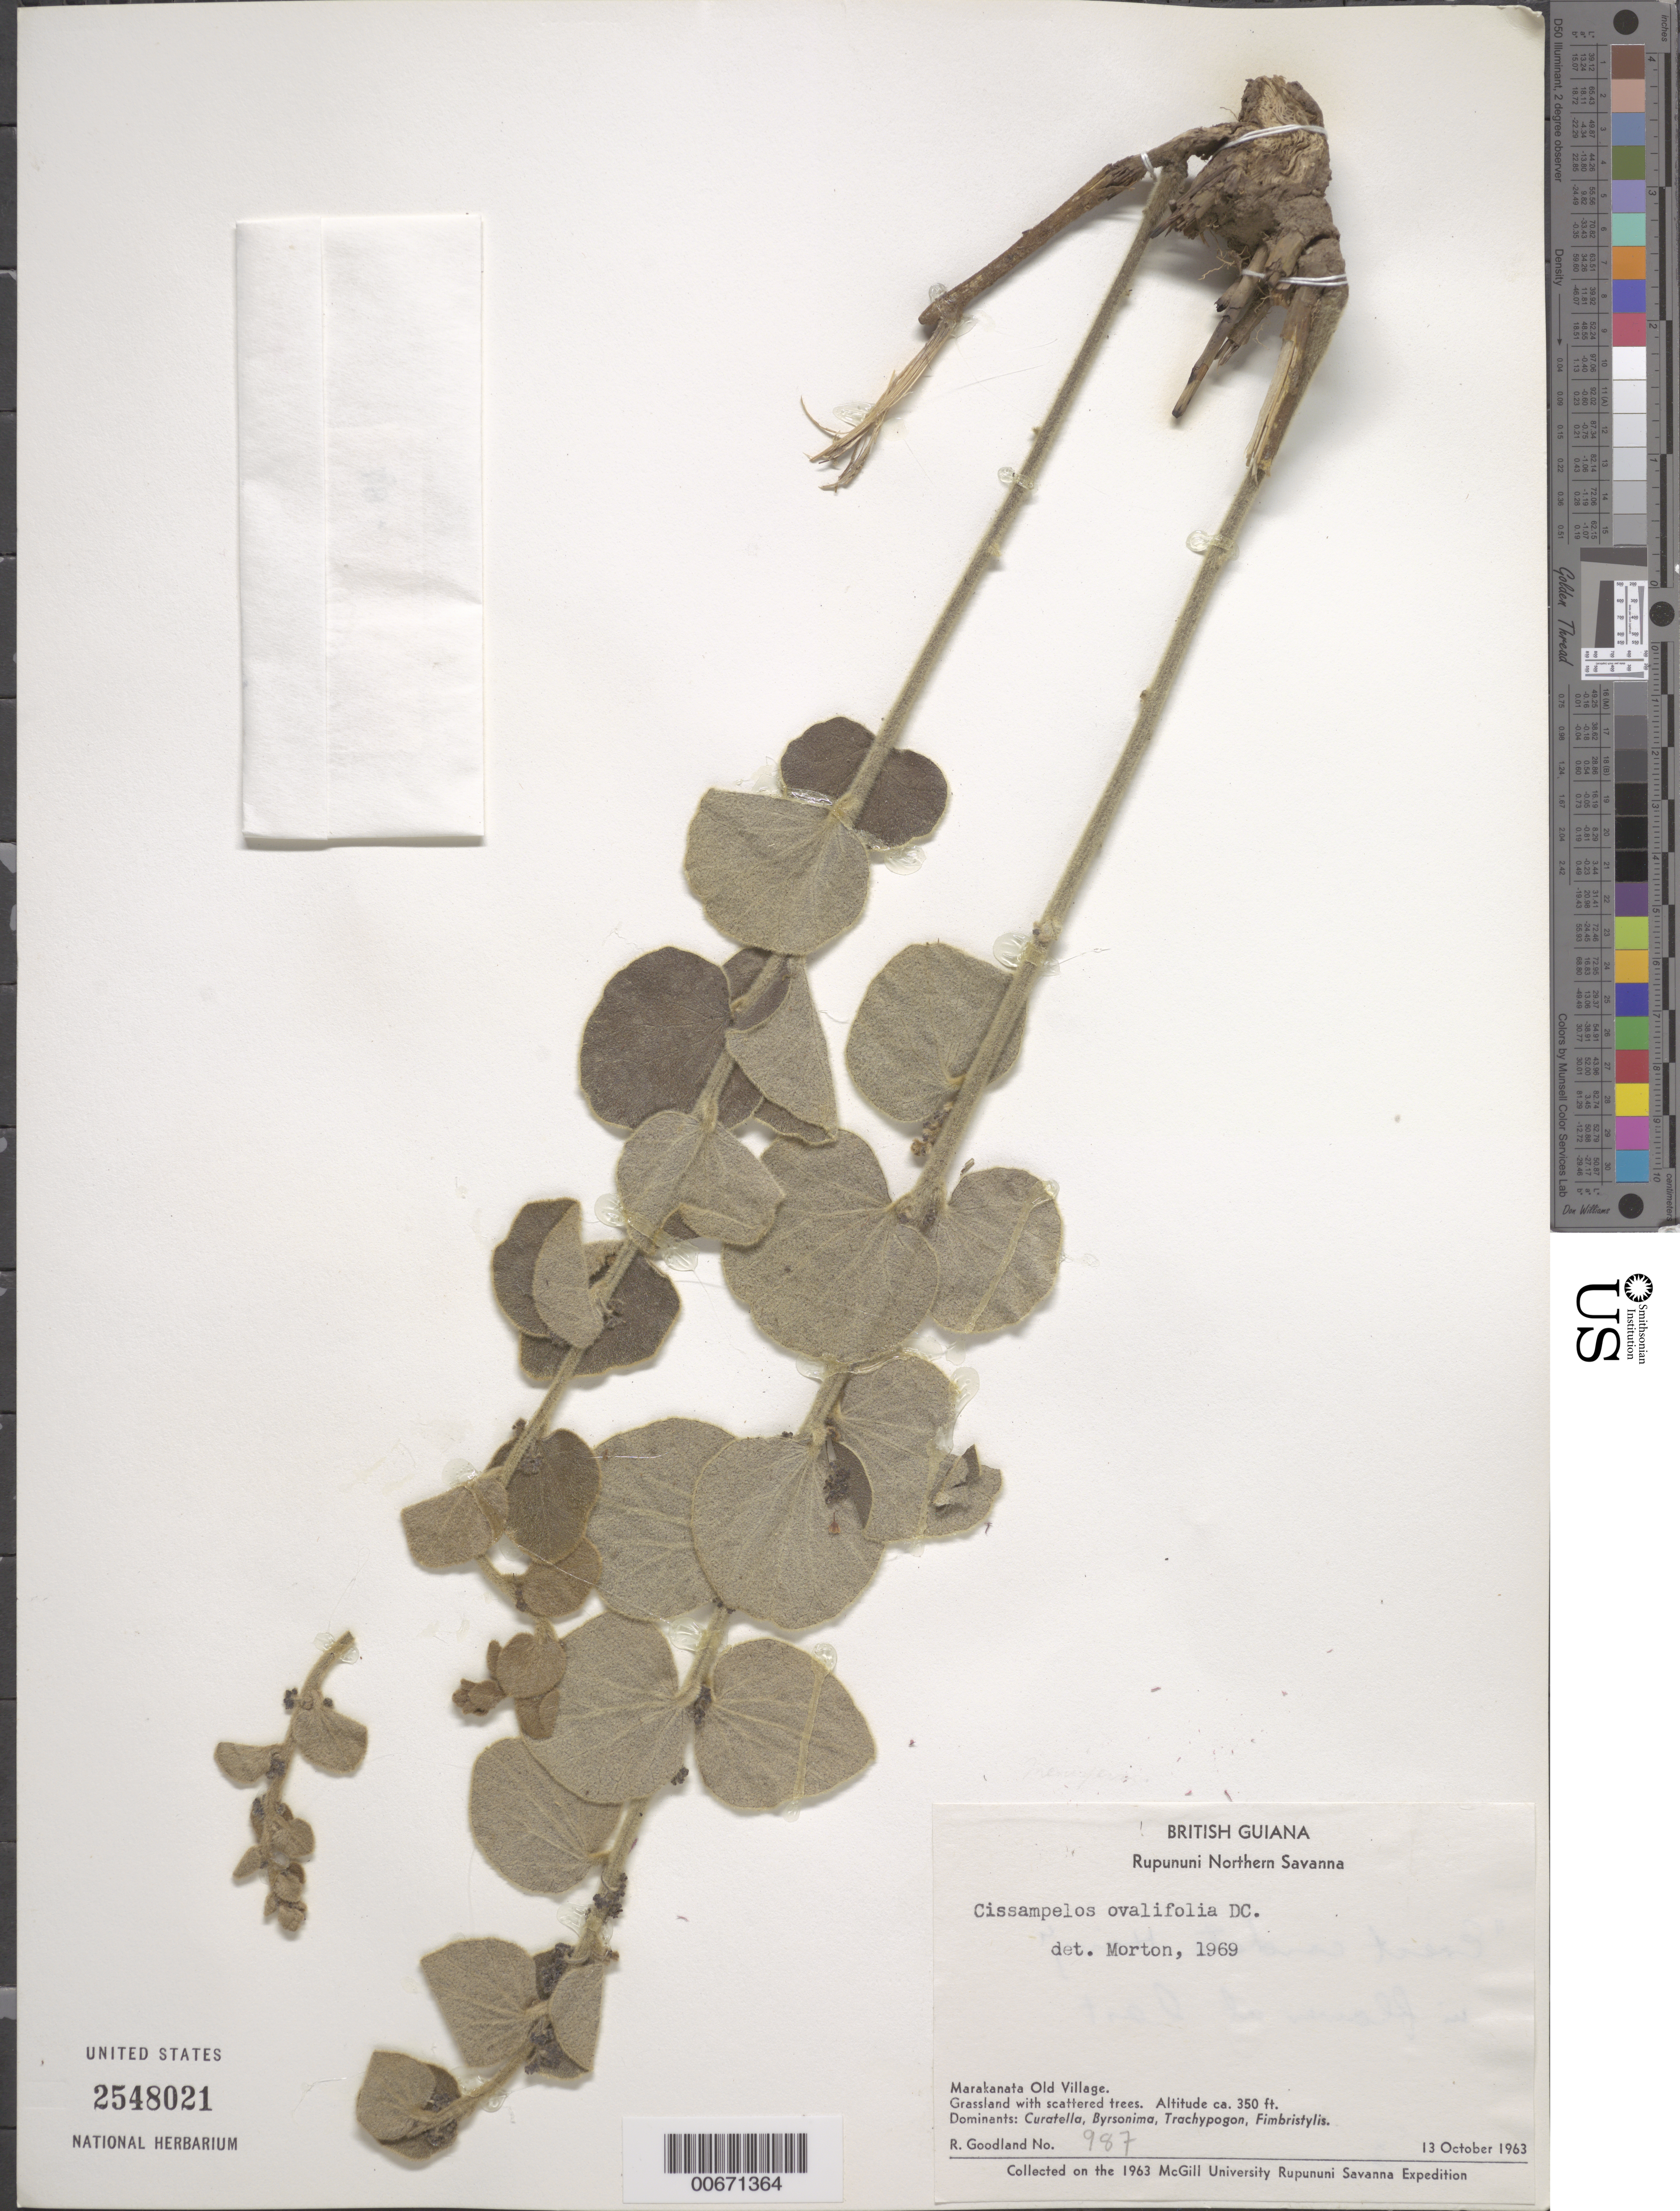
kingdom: Plantae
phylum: Tracheophyta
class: Magnoliopsida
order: Ranunculales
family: Menispermaceae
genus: Cissampelos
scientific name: Cissampelos ovalifolia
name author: DC.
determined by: Morton, --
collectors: R. Goodland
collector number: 987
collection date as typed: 13-Oct-63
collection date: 1963-10-13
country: Guyana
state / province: U. Takutu-U. Essequibo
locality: Rupununi Northern Savanna, Marakanata Old Village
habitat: Grassland with scattered trees. Dominants: Curatella, Byrsonima, Trachypogon, Fimbristylis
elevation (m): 107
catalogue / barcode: US 2548021